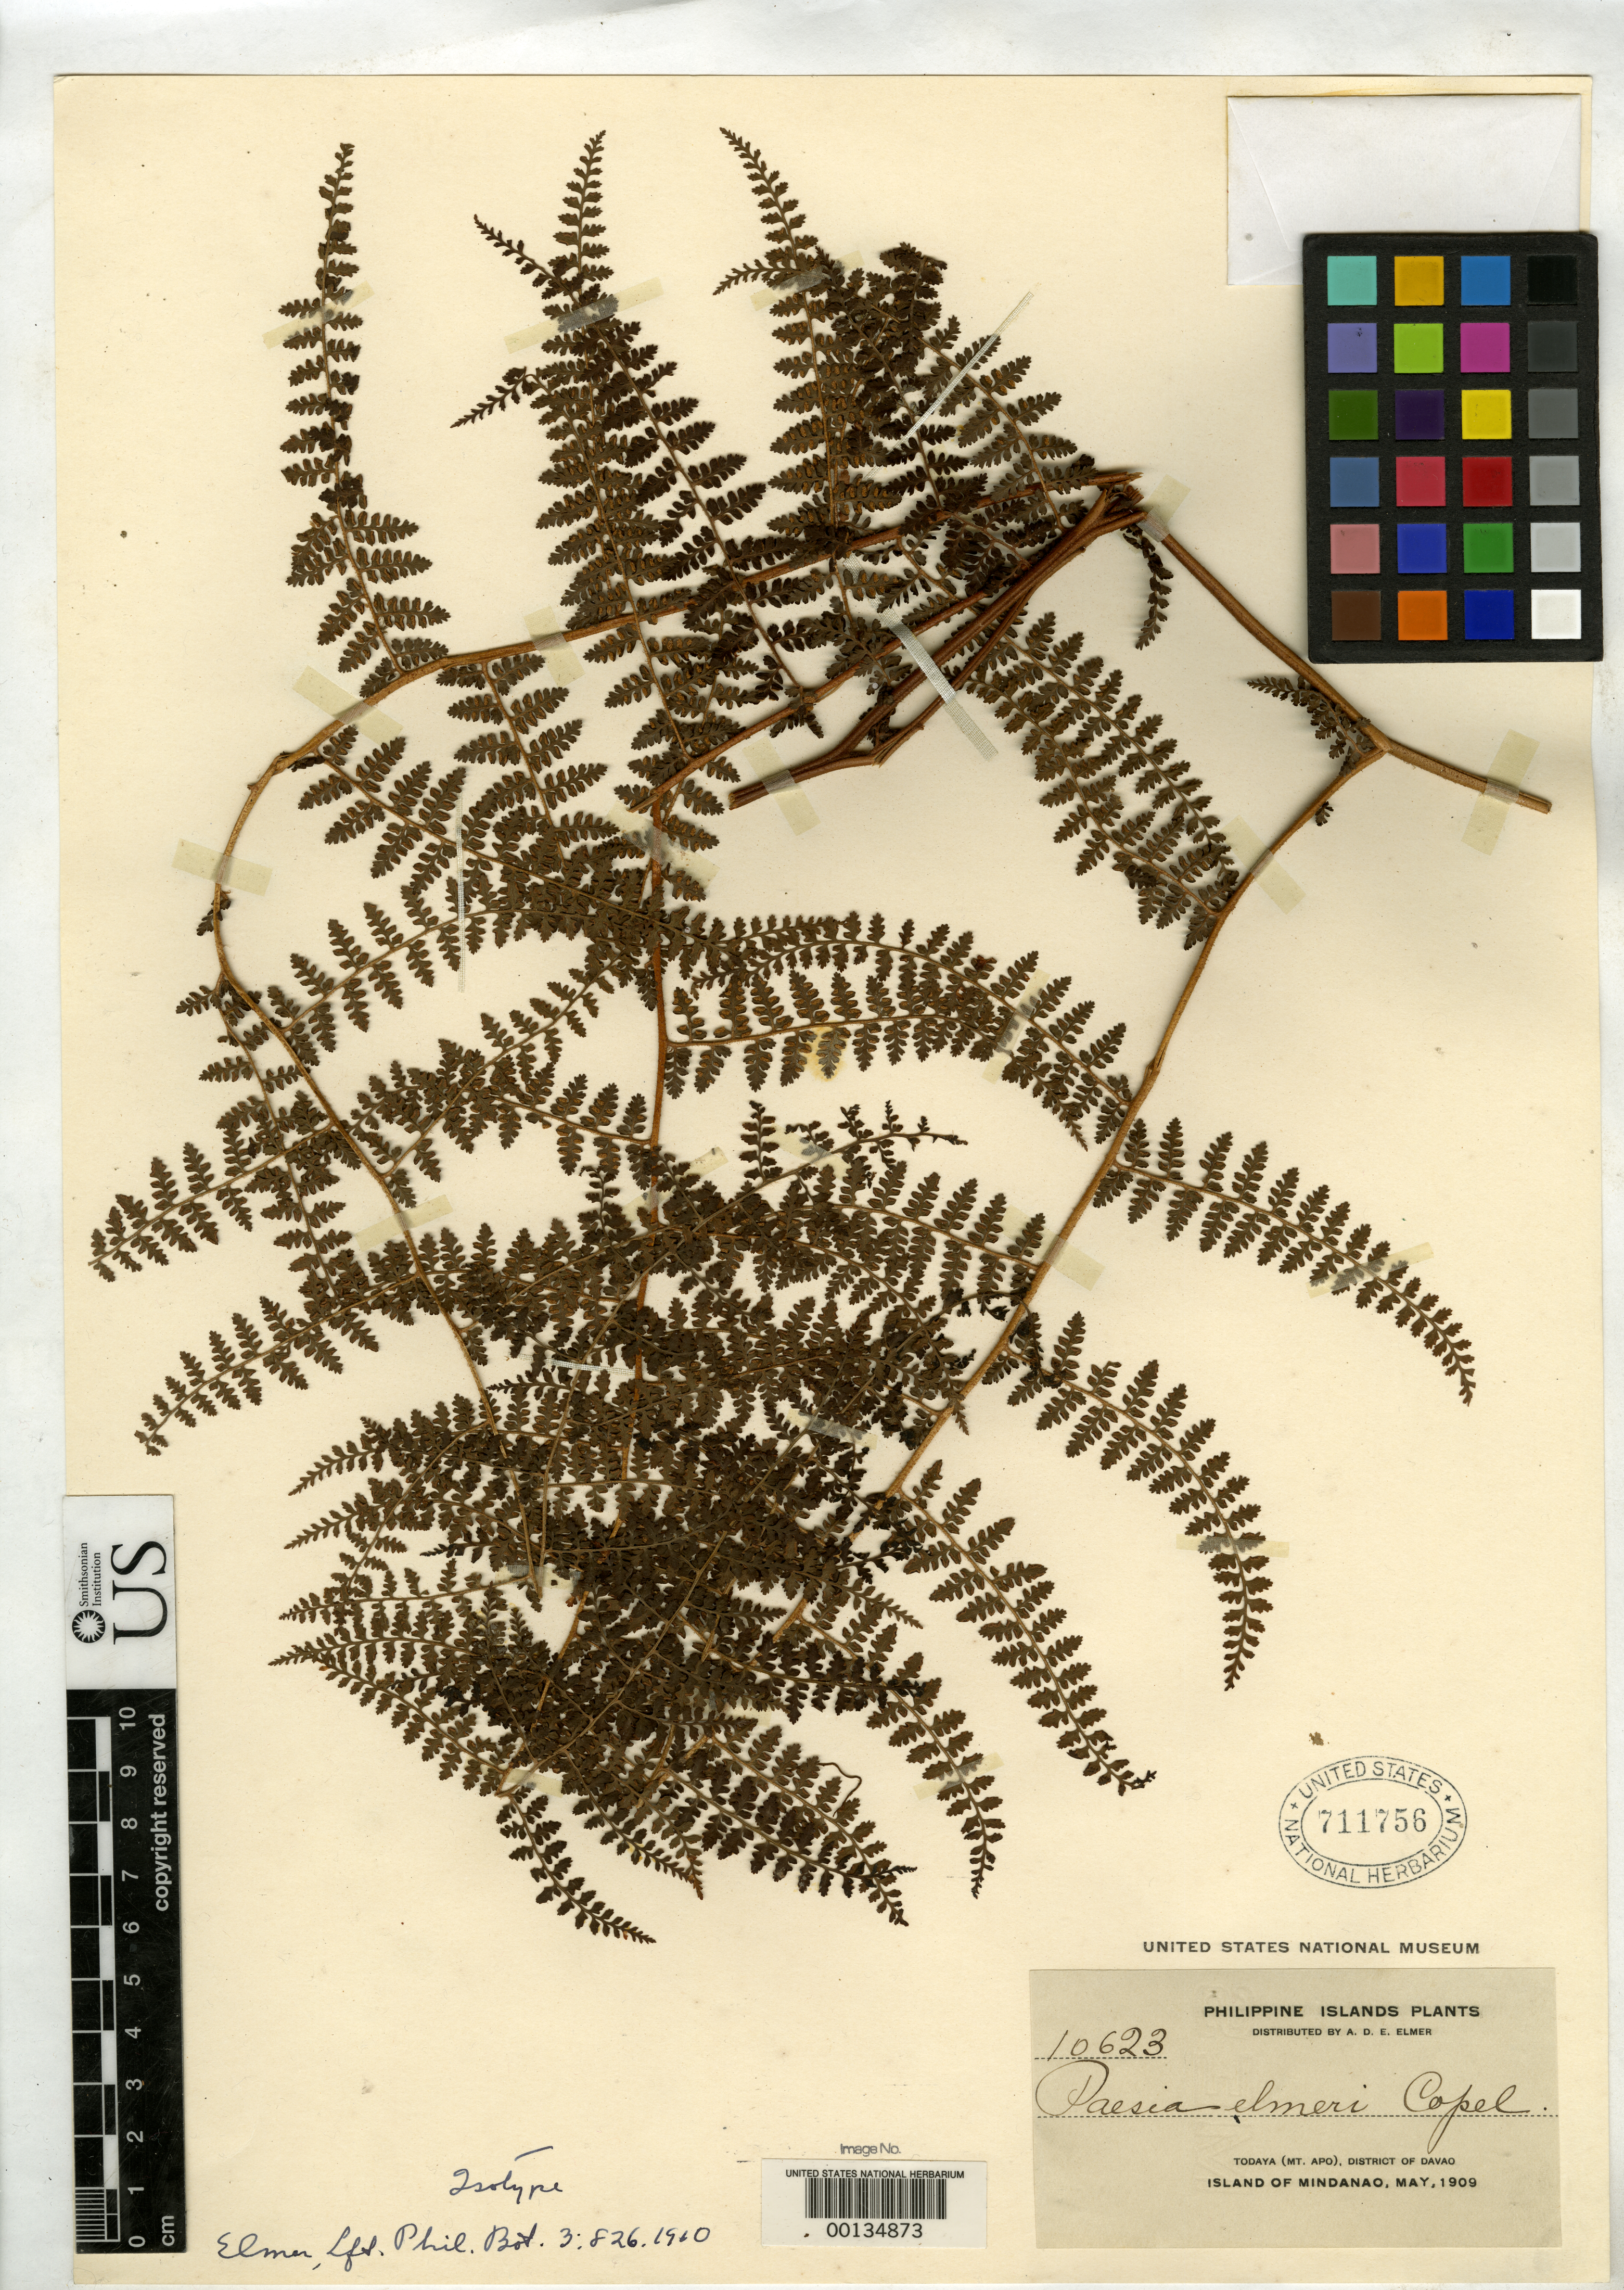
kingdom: Plantae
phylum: Tracheophyta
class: Polypodiopsida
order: Polypodiales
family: Dennstaedtiaceae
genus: Paesia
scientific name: Paesia elmeri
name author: Copel. in Elmer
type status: Isotype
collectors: A. D. E. Elmer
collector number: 10623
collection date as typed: May 1909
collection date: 1909-05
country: Philippines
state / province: Davao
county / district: Davao del Sur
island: Mindanao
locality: Todaya, Mt. Apo.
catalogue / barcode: US 711756